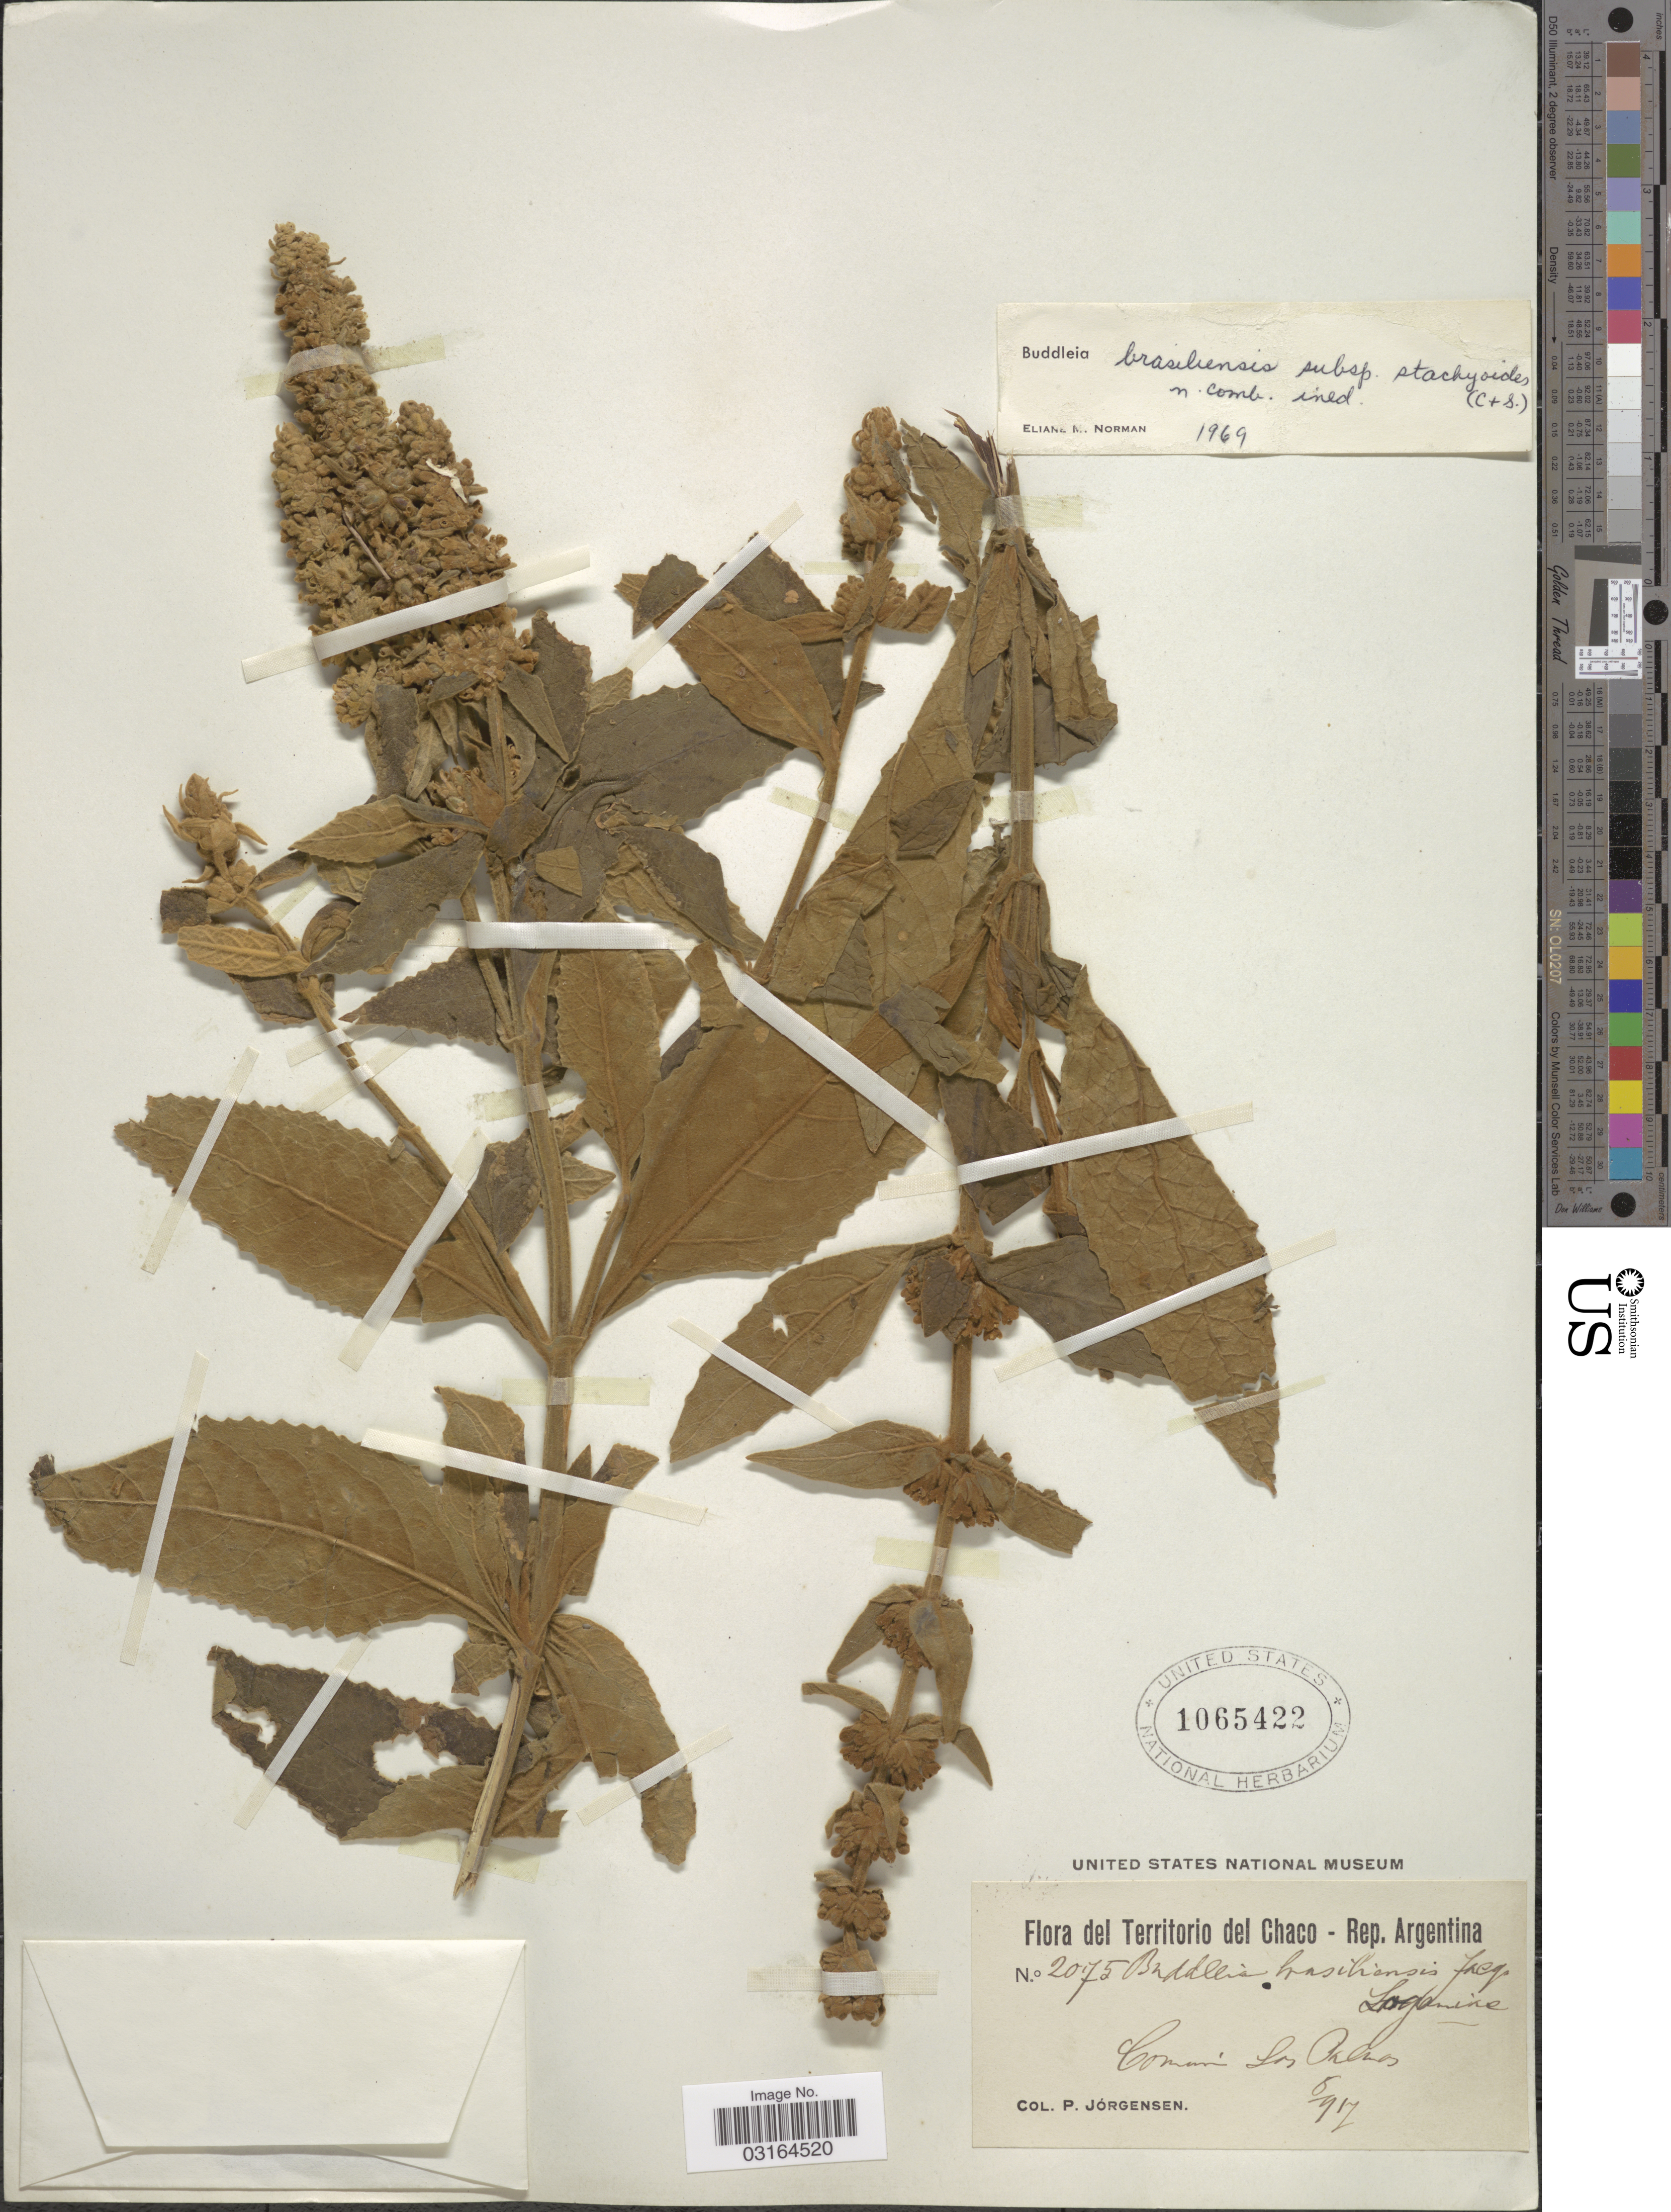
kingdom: Plantae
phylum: Tracheophyta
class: Magnoliopsida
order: Lamiales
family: Scrophulariaceae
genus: Buddleja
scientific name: Buddleja stachyoides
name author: Cham. & Schltdl.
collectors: P. Jörgensen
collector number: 2075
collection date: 1917-06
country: Argentina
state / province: Chaco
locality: Territorio del Chaco - Rep. Argentina. Comun Los Palmas.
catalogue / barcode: US 1065422